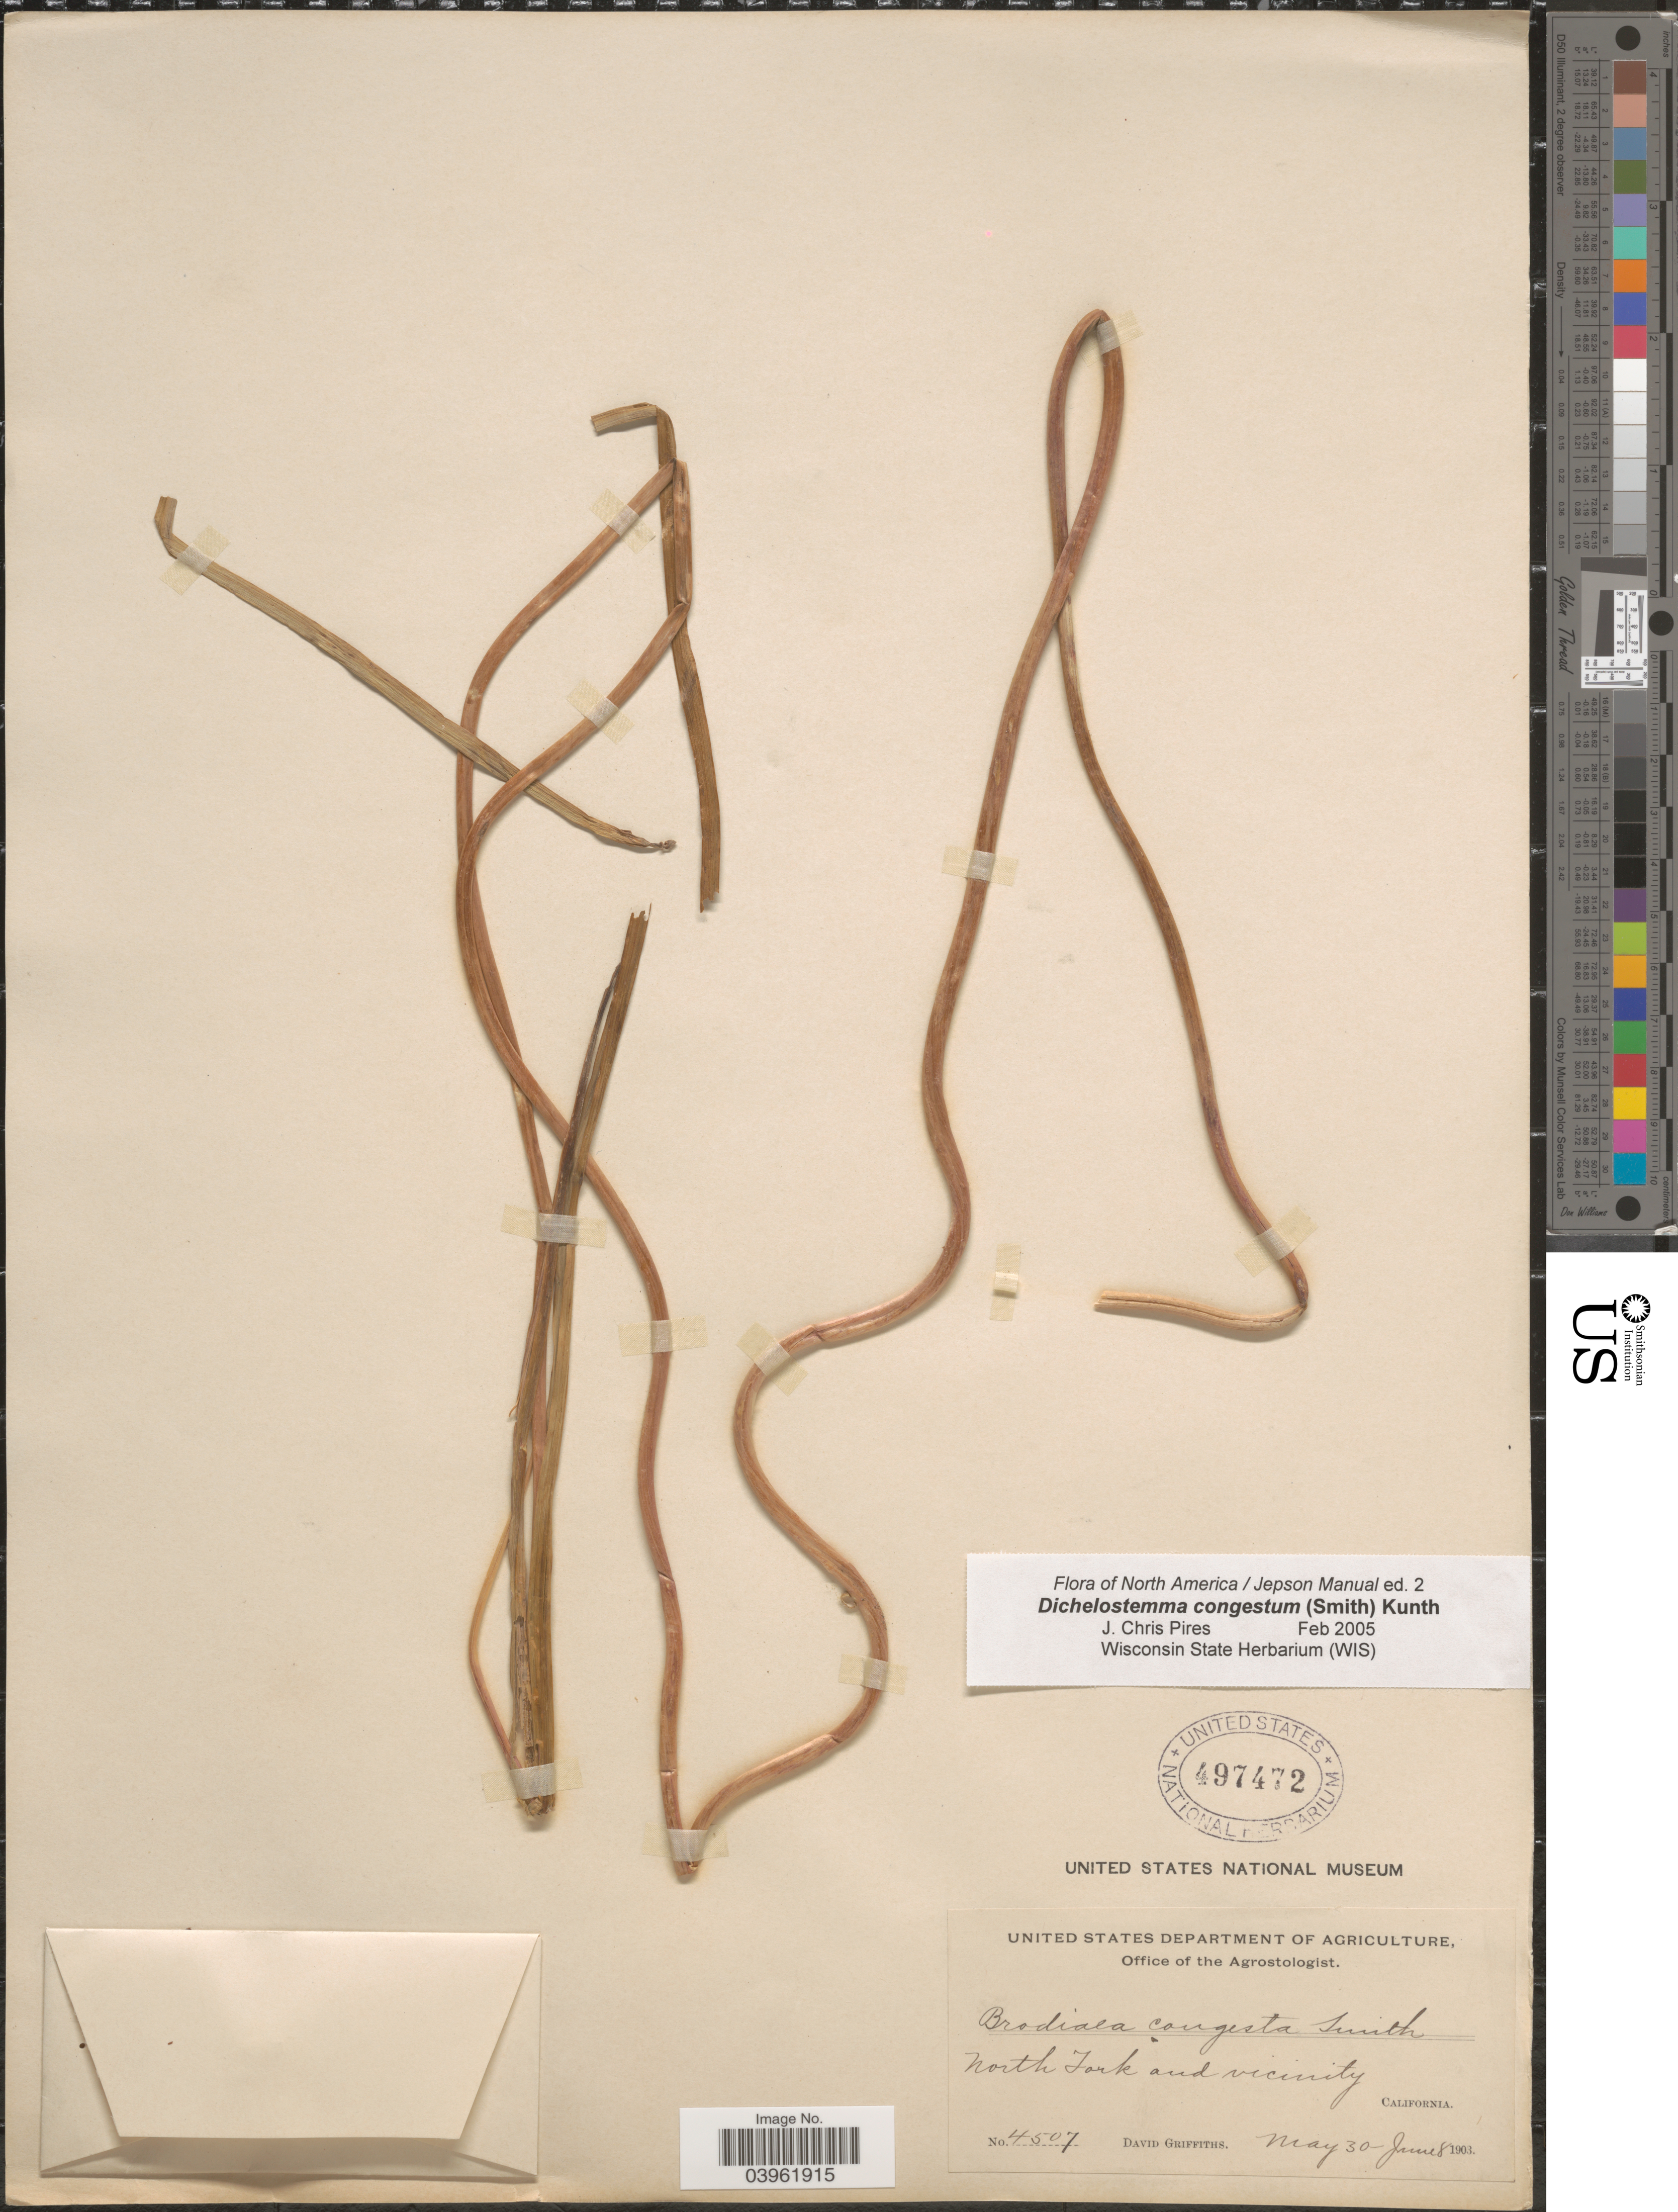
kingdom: Plantae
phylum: Tracheophyta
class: Liliopsida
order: Asparagales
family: Asparagaceae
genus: Dichelostemma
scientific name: Dichelostemma congestum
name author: Kunth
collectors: D. Griffiths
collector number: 4507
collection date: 1903-05-30/1903-06-08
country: United States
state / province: California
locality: North Fork and vicinity.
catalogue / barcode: US 497472